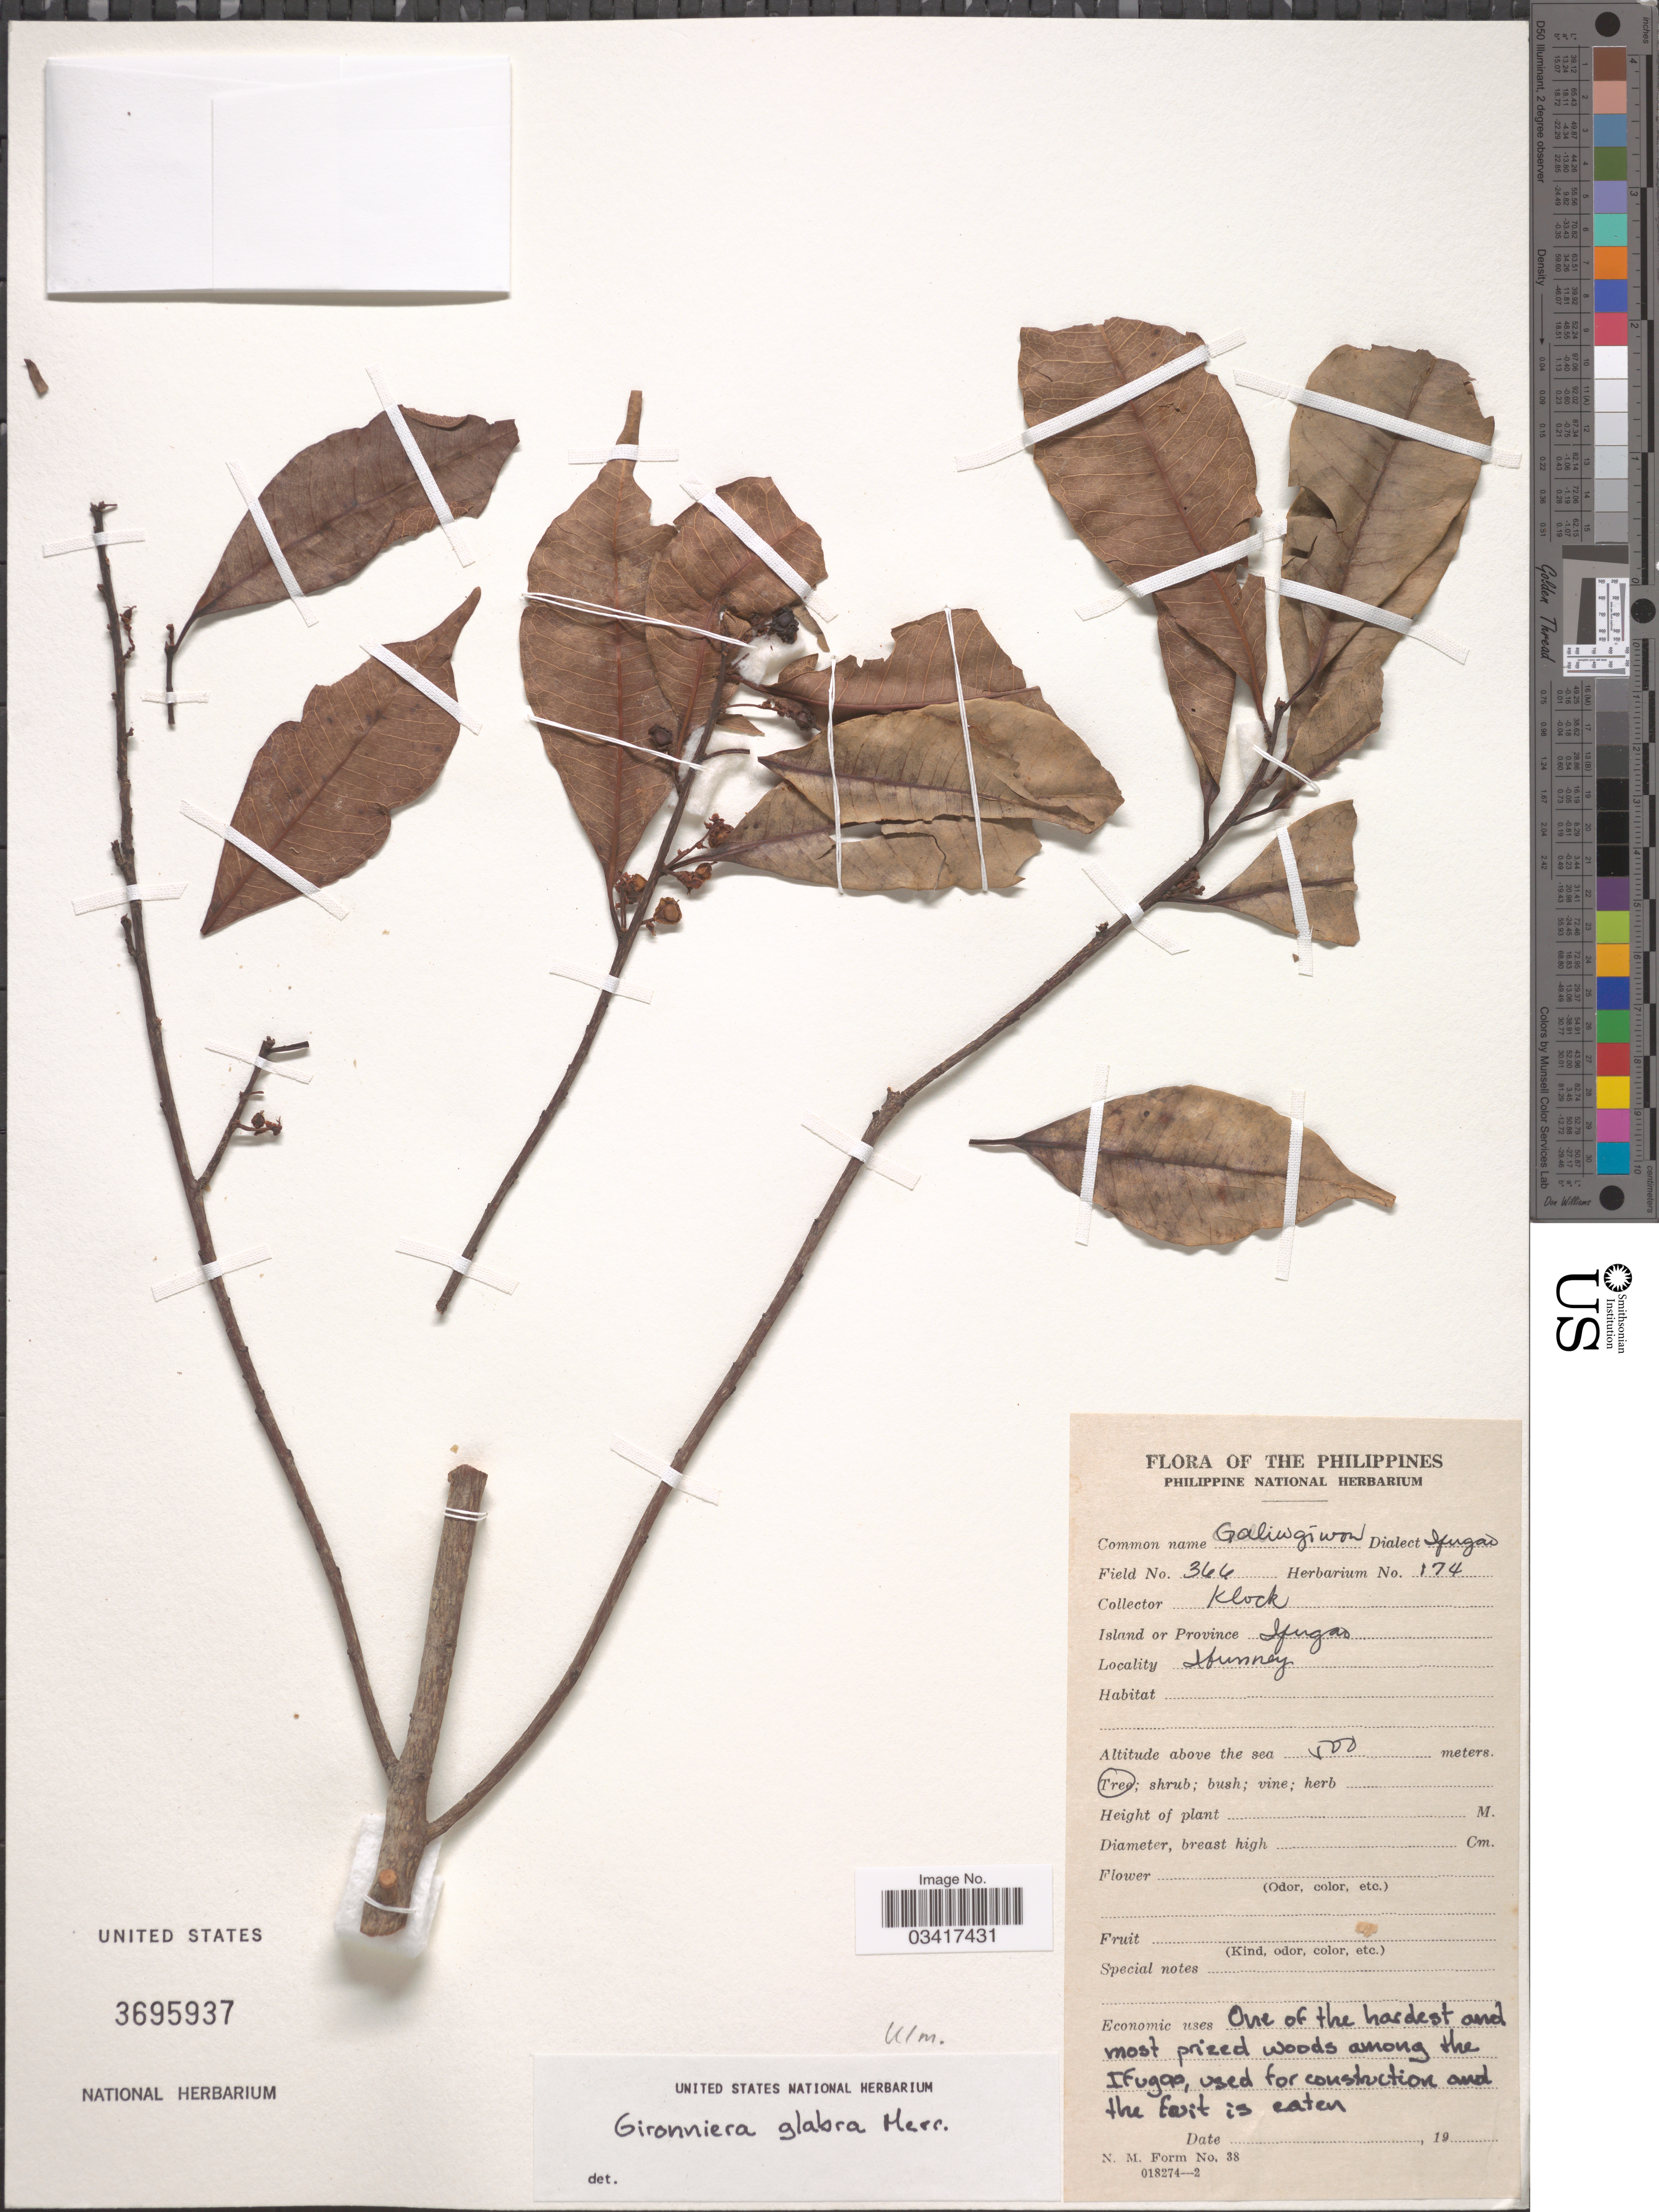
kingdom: Plantae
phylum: Tracheophyta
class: Magnoliopsida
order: Rosales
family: Cannabaceae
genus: Gironniera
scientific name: Gironniera glabra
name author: Merr.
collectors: Klock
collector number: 366/174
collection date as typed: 19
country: Philippines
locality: Island or Province Ifugao, Ibunney.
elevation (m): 500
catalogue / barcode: US 3695937